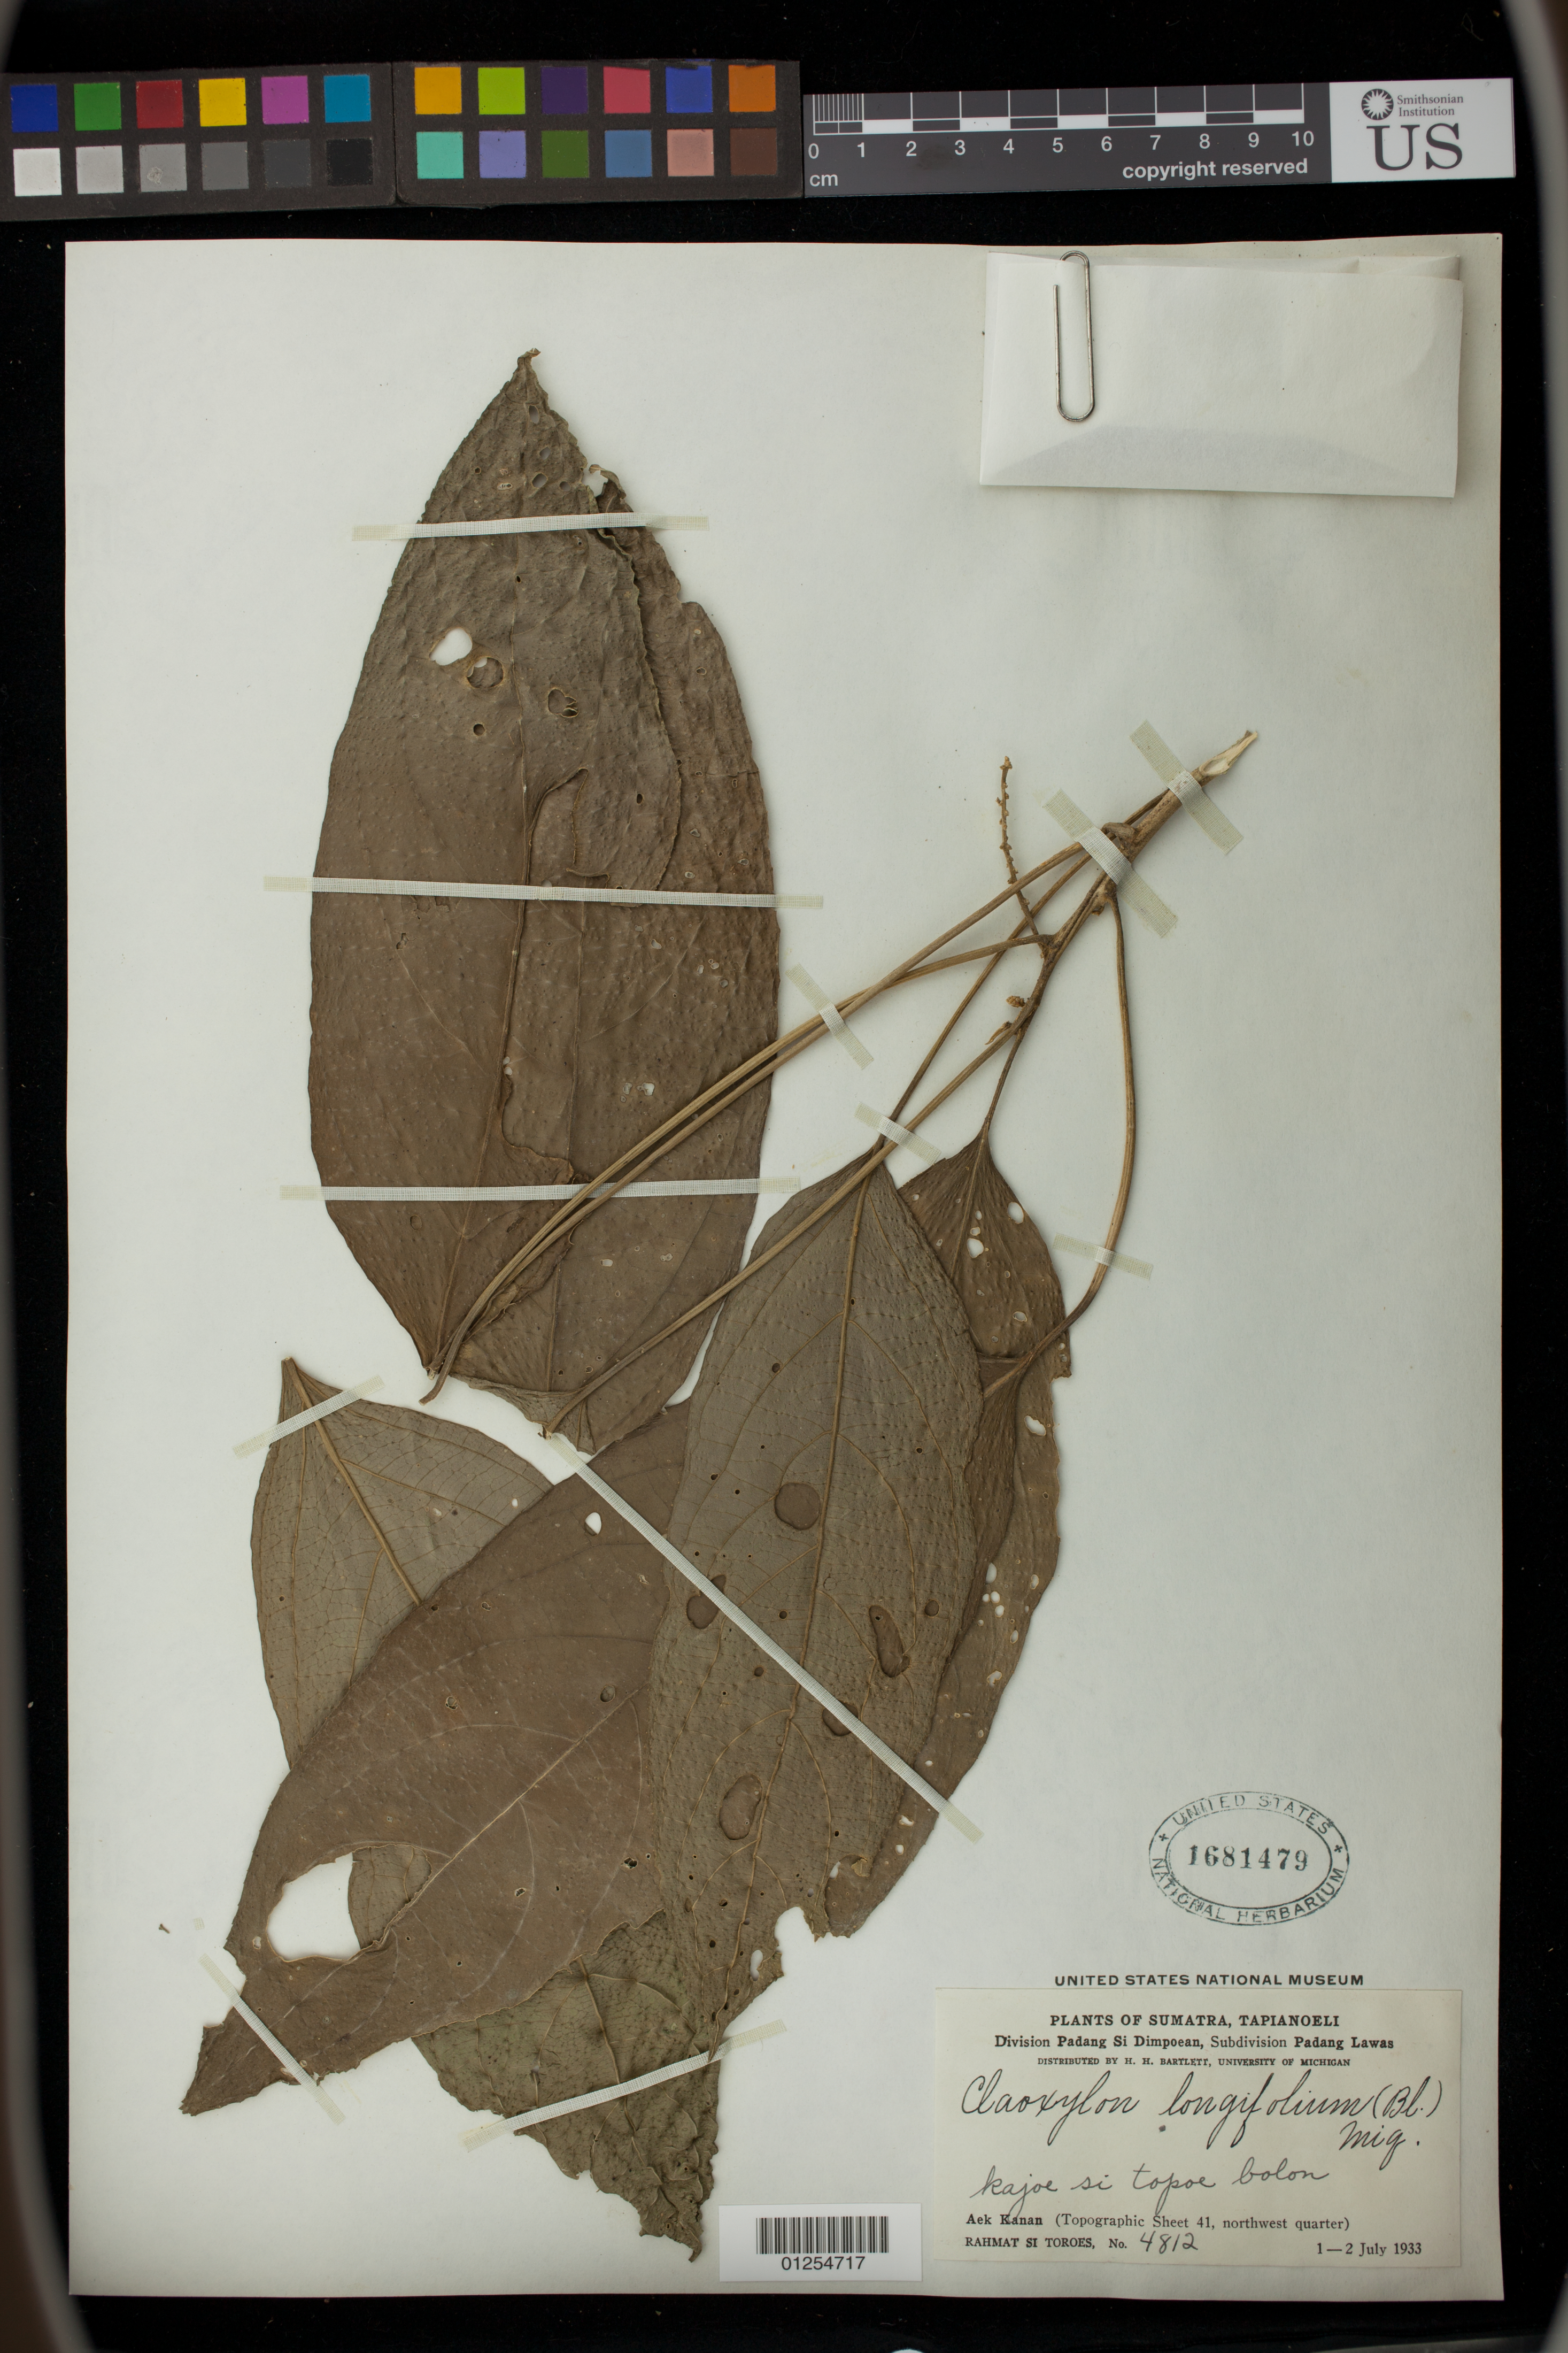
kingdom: Plantae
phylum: Tracheophyta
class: Magnoliopsida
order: Malpighiales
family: Euphorbiaceae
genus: Claoxylon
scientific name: Claoxylon longifolium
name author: (Blume) Endl. & Hassk.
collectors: Rahmat Si Boeea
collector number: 4812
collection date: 1933-07-01/1933-07-02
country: Indonesia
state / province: Sumatra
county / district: Sumatera Utara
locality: Padang Lawas, Padang Si Dimpoean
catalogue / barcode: US 1681479